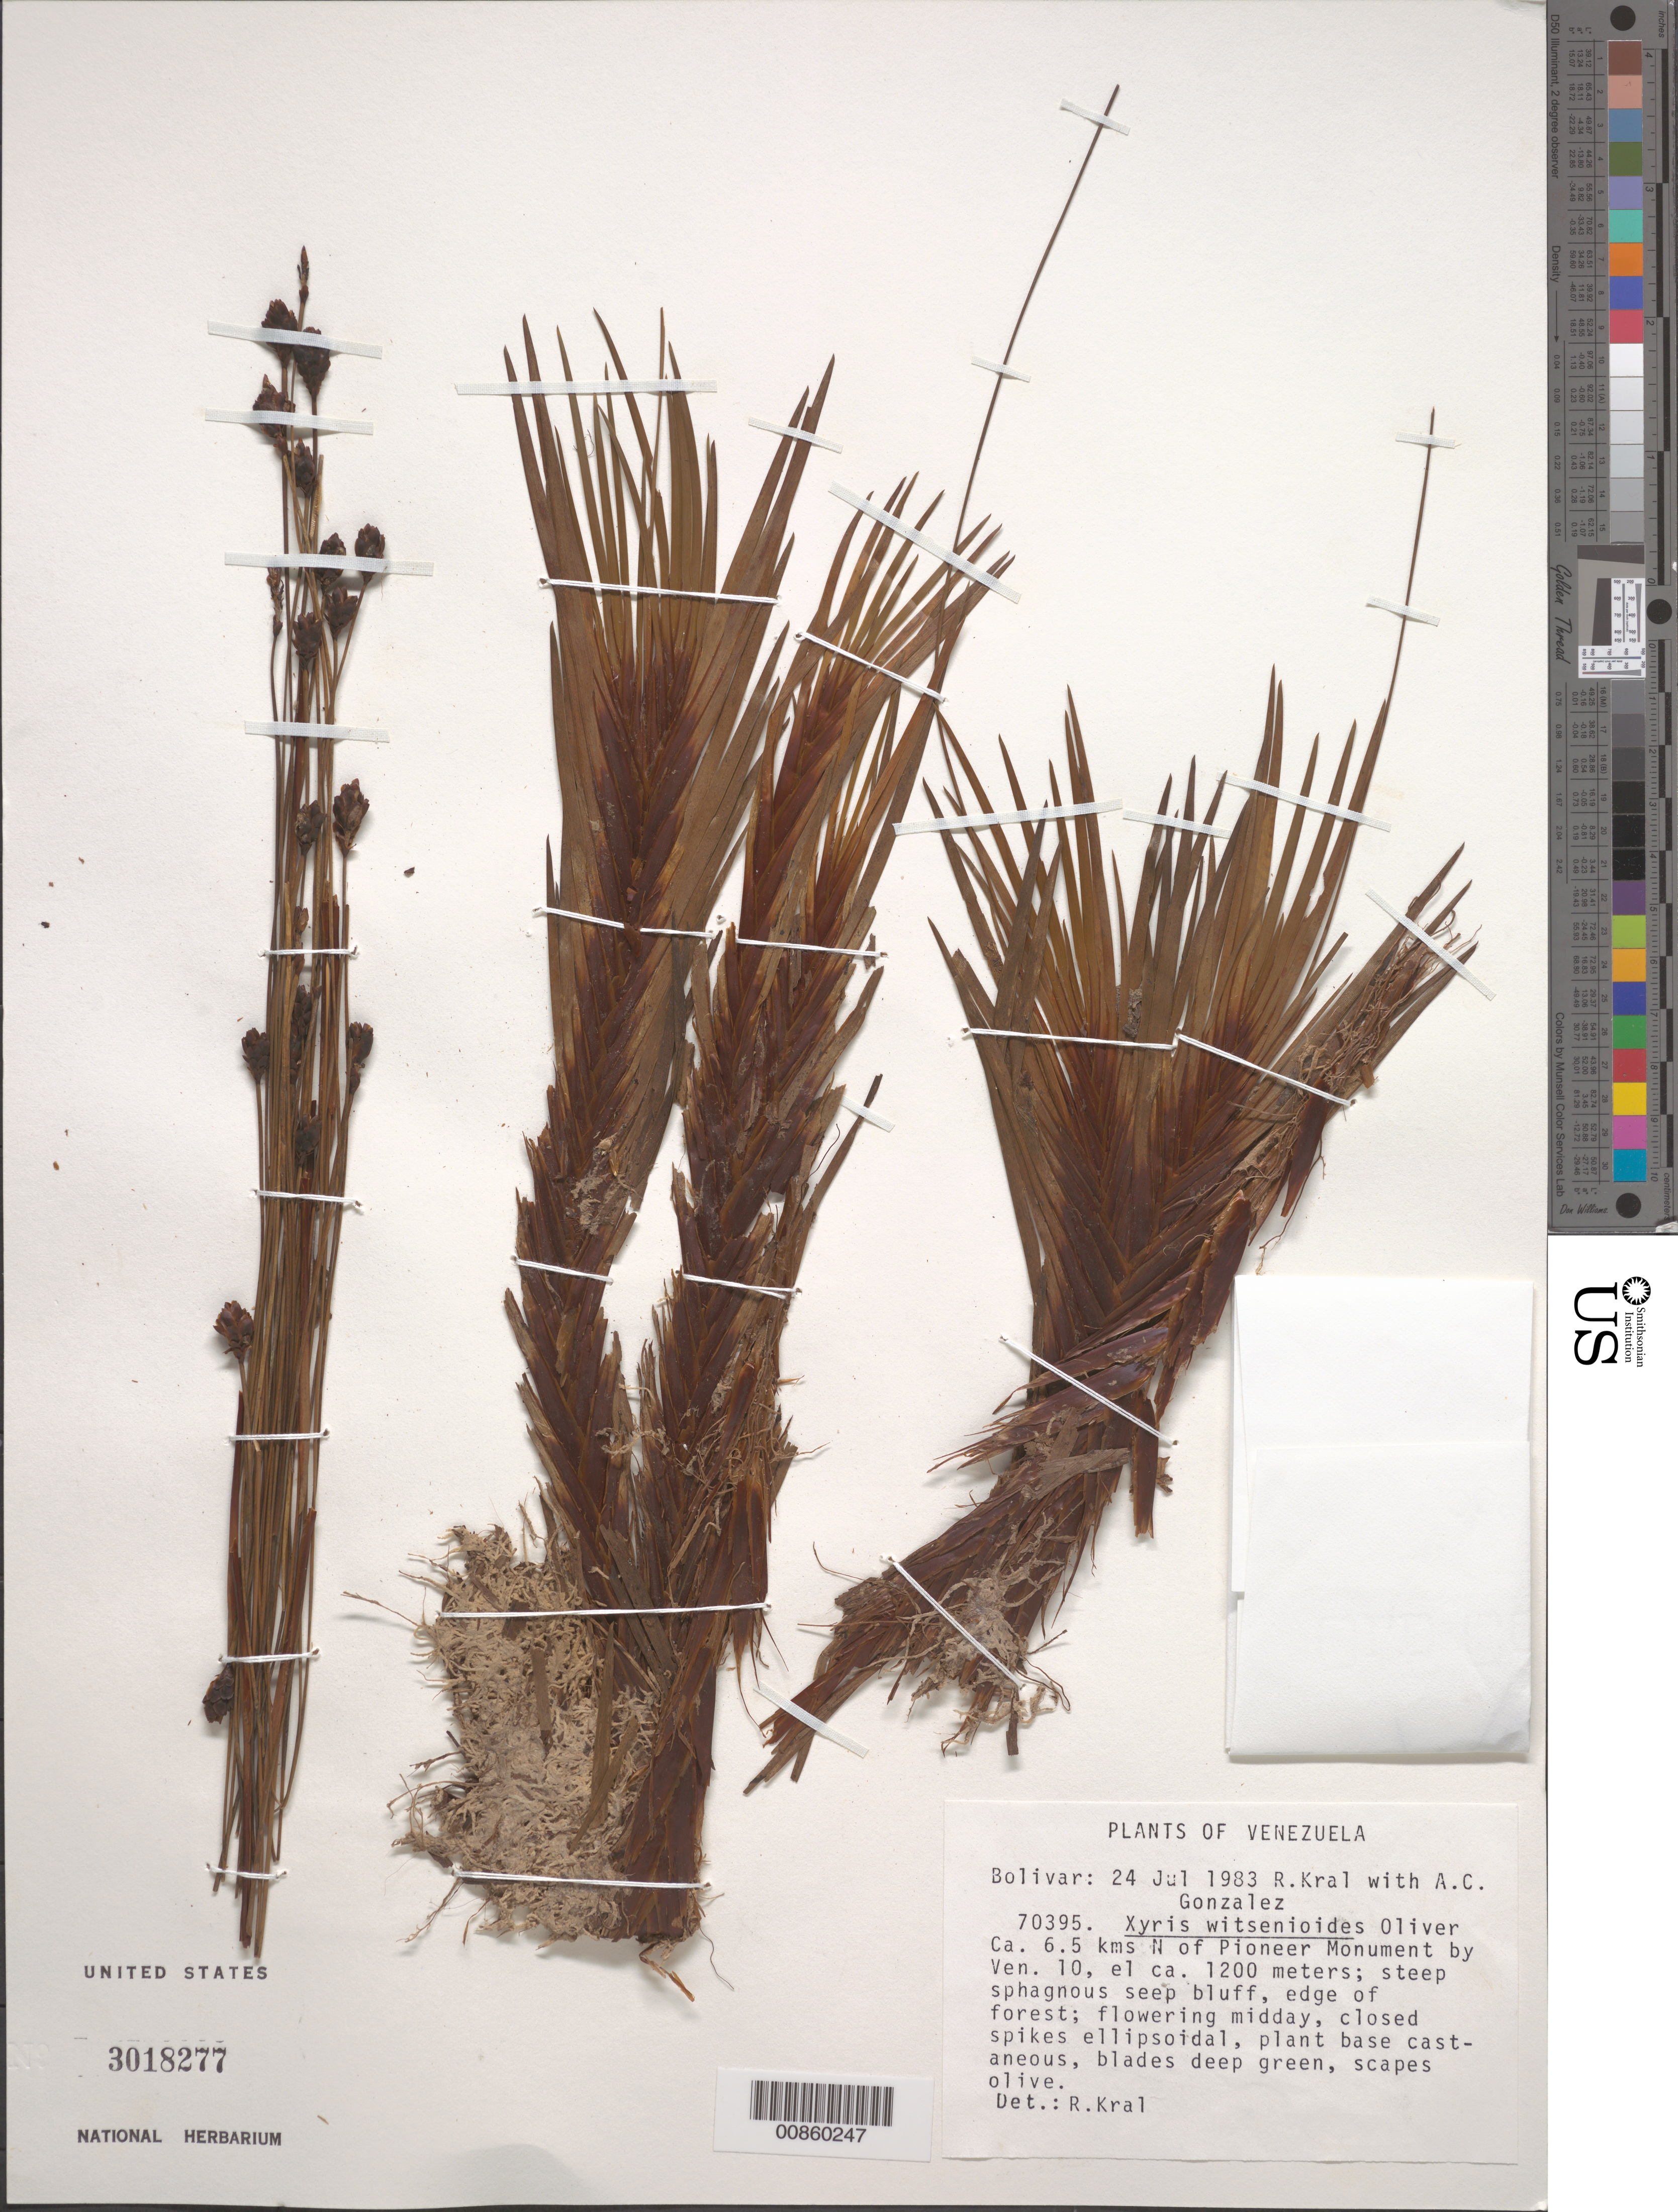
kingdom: Plantae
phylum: Tracheophyta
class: Liliopsida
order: Poales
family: Xyridaceae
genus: Xyris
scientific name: Xyris witsenioides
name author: Oliv. ex Thurn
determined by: Kral, Robert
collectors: R. Kral & A. C. González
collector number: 70395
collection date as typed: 24-Jul-83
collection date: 1983-07-24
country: Venezuela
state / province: Bolívar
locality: Gran Sabana, ca. 6.5 kms N of Pioneer Monument by Ven 10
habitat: Steep sphagnous seep bluff, edge of forest.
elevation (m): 1200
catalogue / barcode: US 3018277